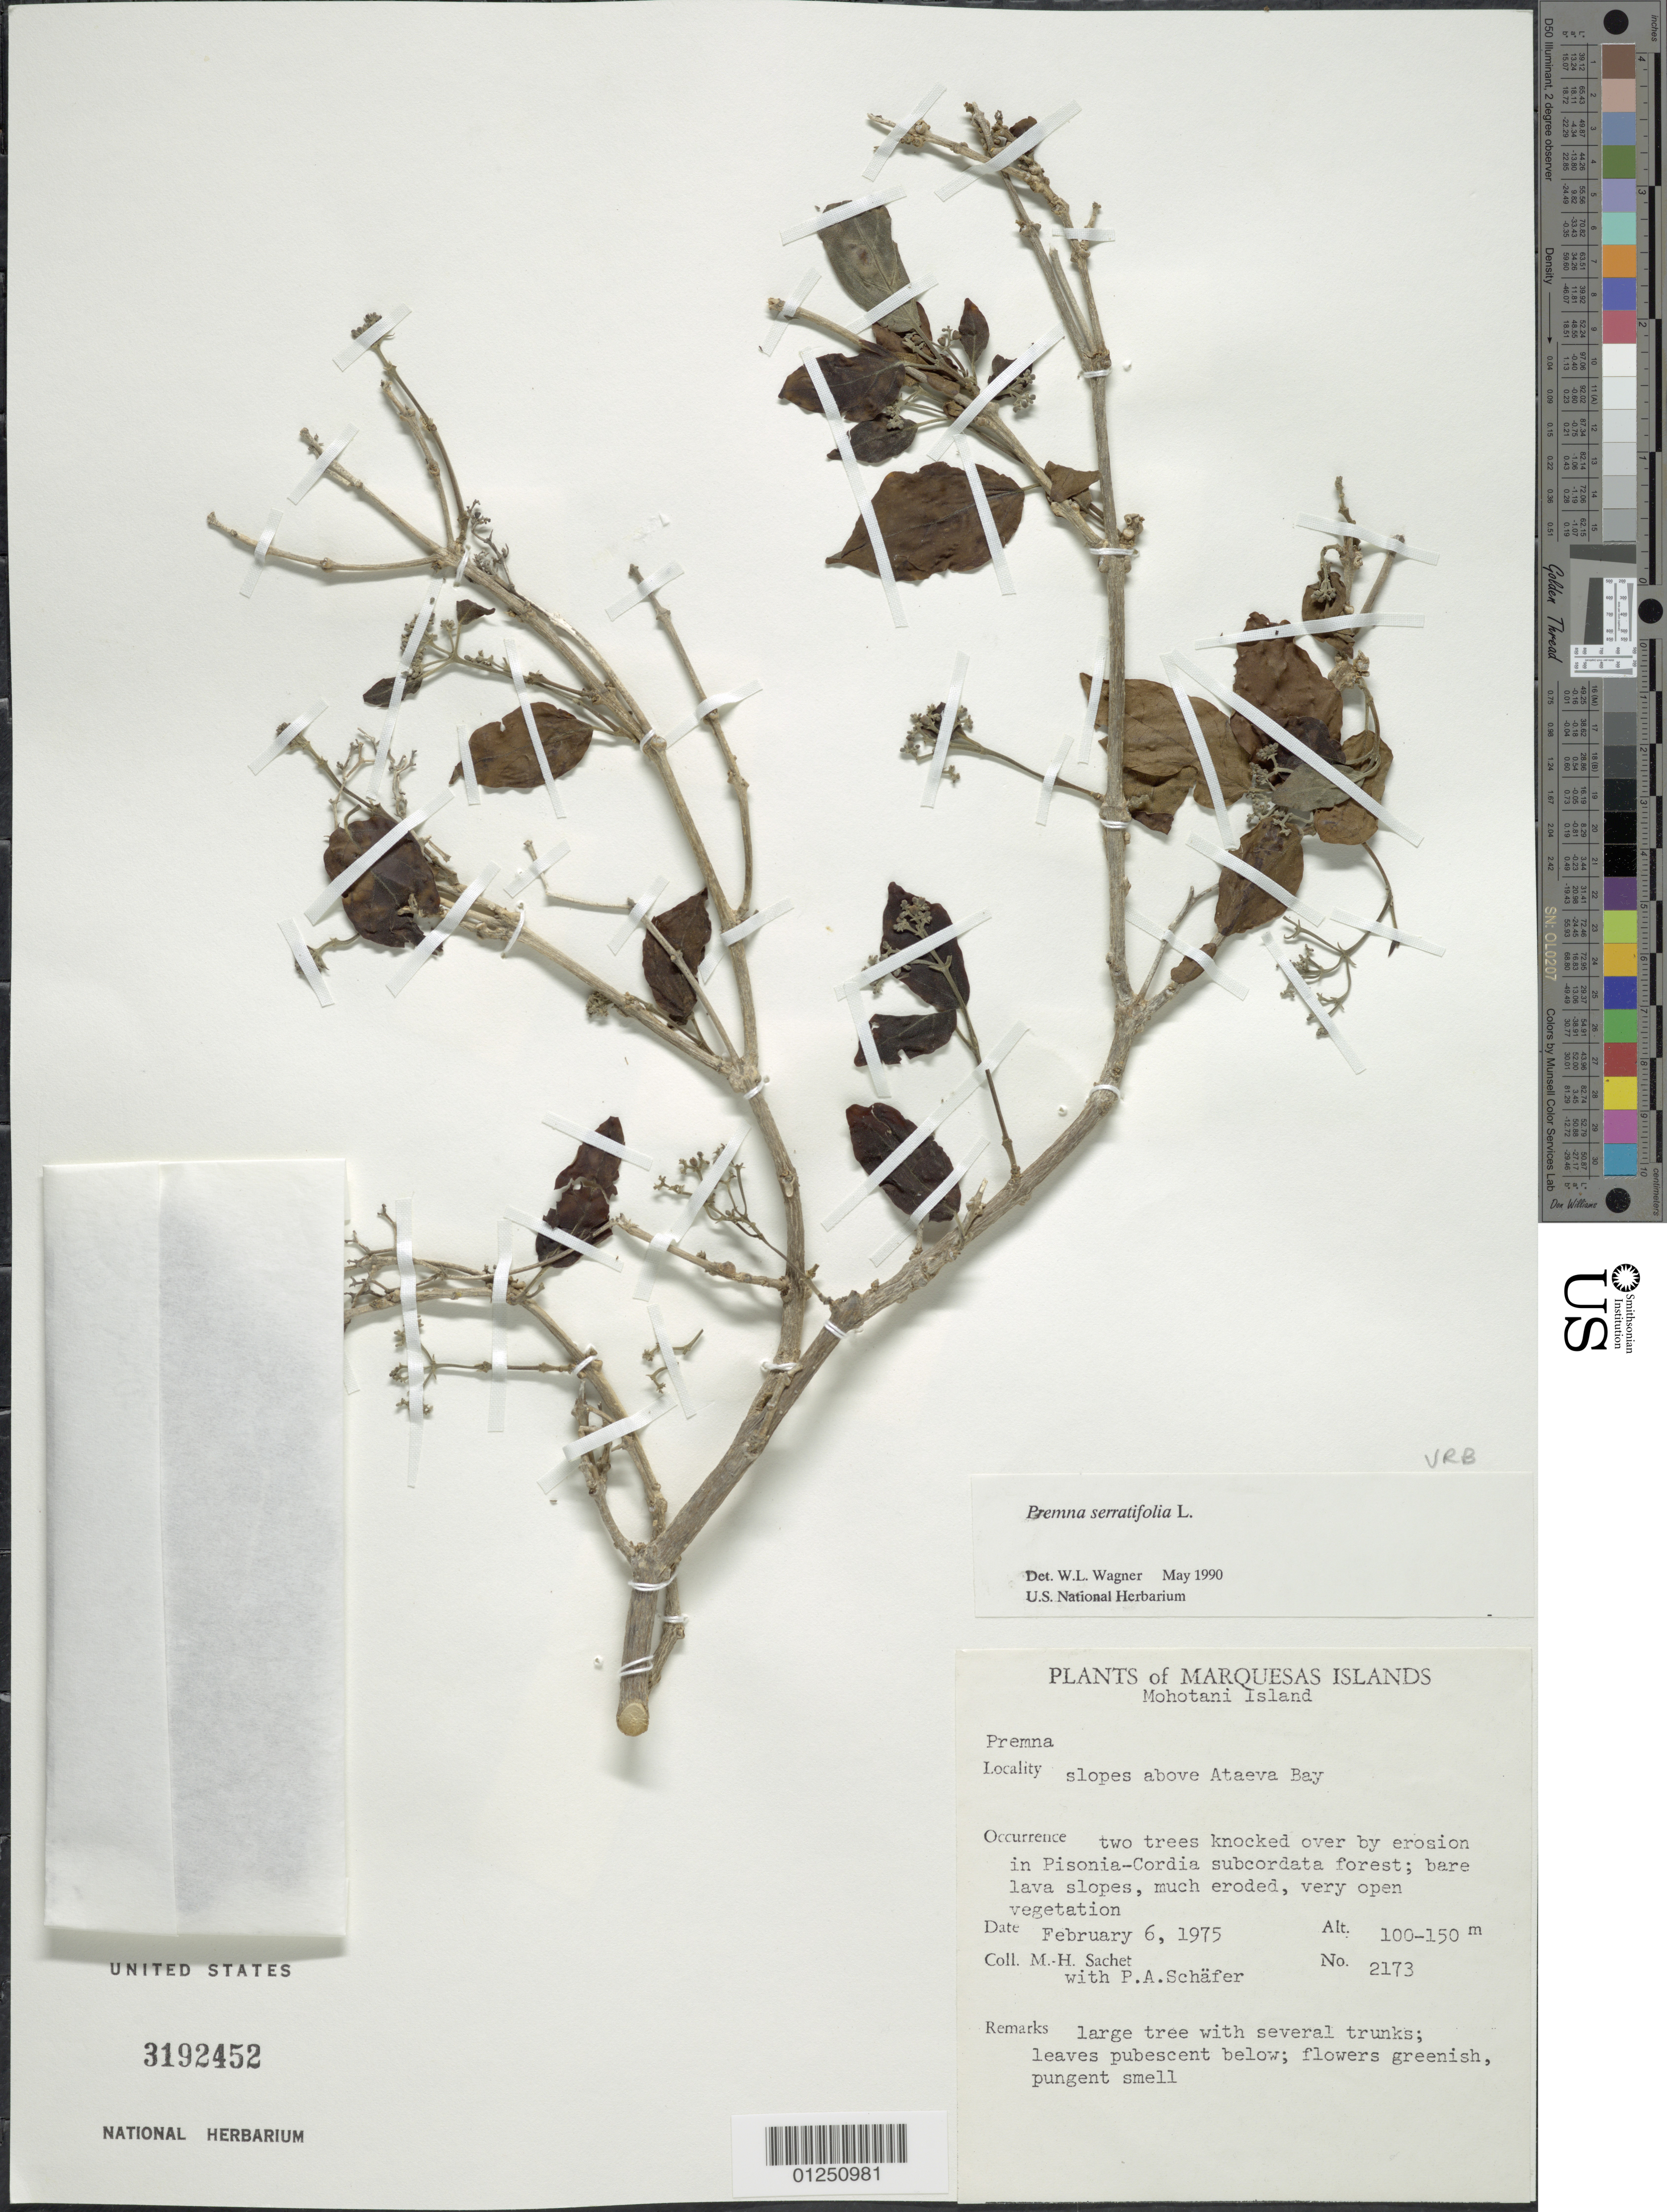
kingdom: Plantae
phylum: Tracheophyta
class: Magnoliopsida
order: Lamiales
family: Lamiaceae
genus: Premna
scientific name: Premna serratifolia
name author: L.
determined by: Wagner, W. L., (BOT), Smithsonian Institution - National Museum of Natural History (UNITED STATES)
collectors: M.-H. Sachet & P. A. Schäfer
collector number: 2173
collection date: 1975-02-06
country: French Polynesia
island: Mohotani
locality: slopes above Ataeva Bay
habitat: Bare lava slopes, much eroded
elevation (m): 100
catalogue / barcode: US 3192452